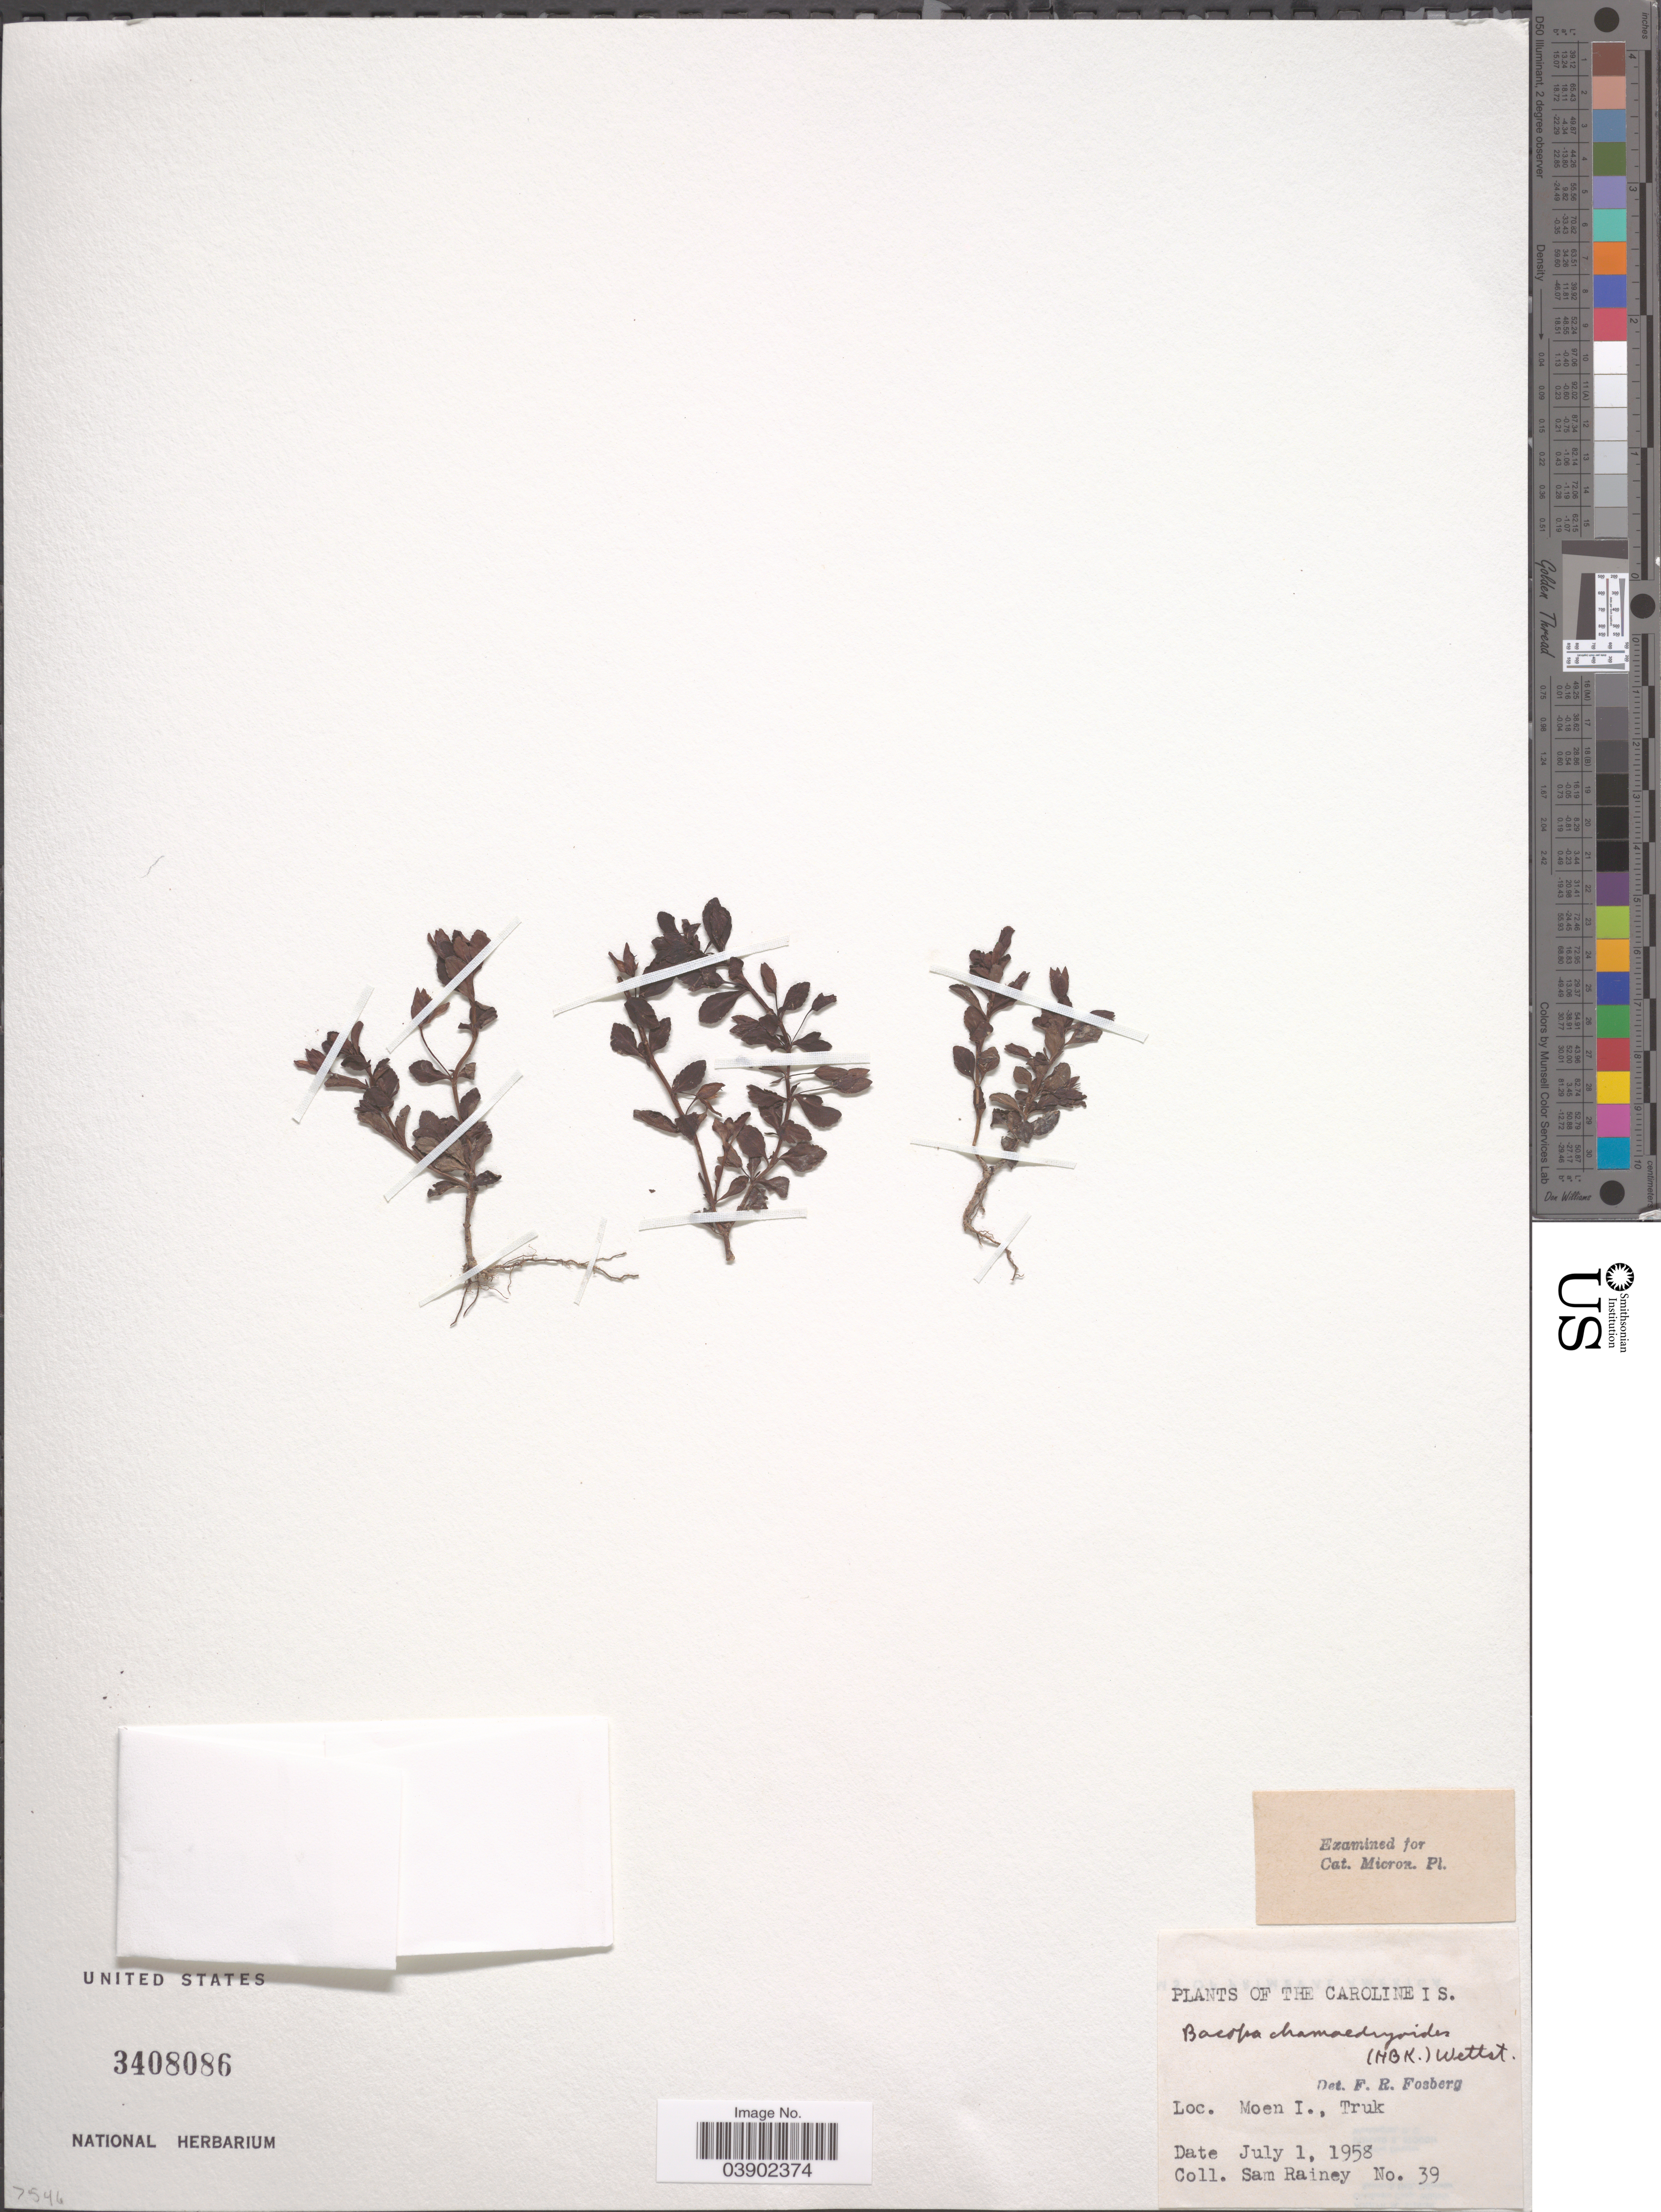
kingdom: Plantae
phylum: Tracheophyta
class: Magnoliopsida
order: Lamiales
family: Plantaginaceae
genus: Bacopa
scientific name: Bacopa chamaedryoides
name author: (Kunth) Wettst.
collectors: S. Rainey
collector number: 39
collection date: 1958-07-01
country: Micronesia, Federated States of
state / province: Truk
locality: The Caroline Is. Moen I.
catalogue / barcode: US 3408086